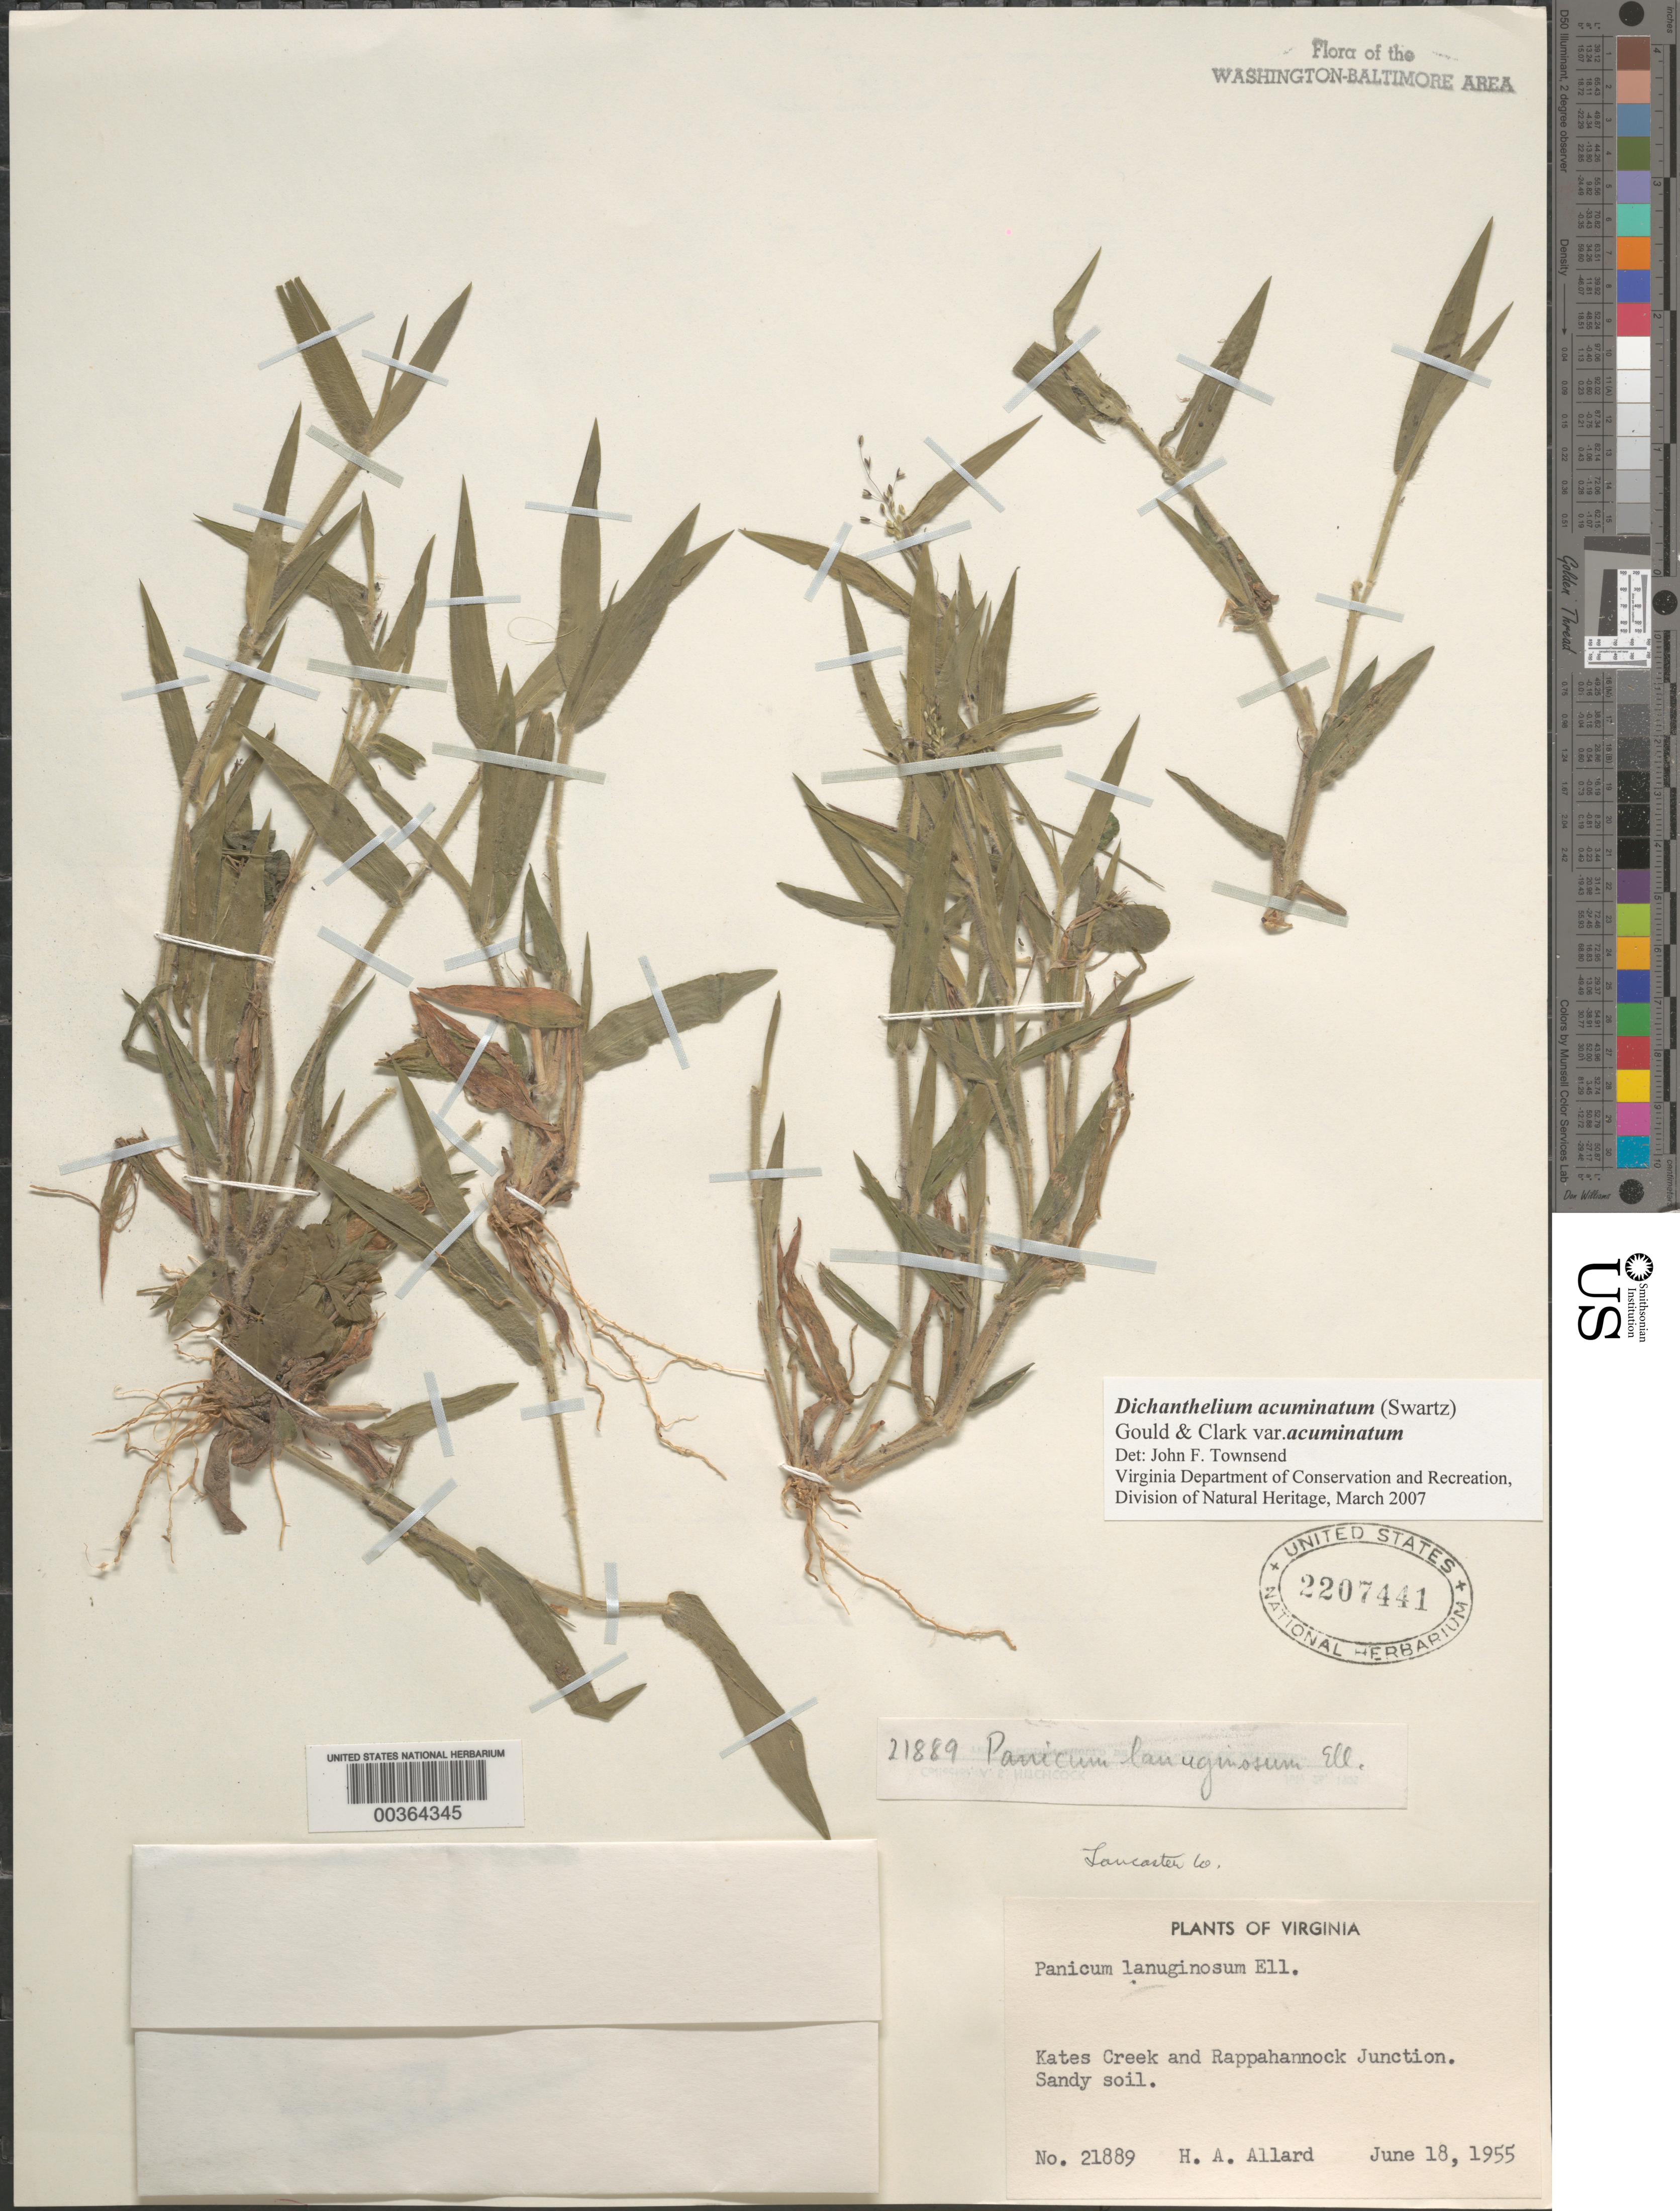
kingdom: Plantae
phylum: Tracheophyta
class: Liliopsida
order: Poales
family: Poaceae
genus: Dichanthelium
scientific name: Dichanthelium acuminatum var. acuminatum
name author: (Sw.) Gould & C.A. Clark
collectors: H. A. Allard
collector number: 21889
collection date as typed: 18 Jun 1955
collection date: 1955-06-18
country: United States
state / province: Virginia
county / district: Lancaster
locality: Kates Creek and Rappahannock Junction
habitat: Sandy soil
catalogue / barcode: US 2207441